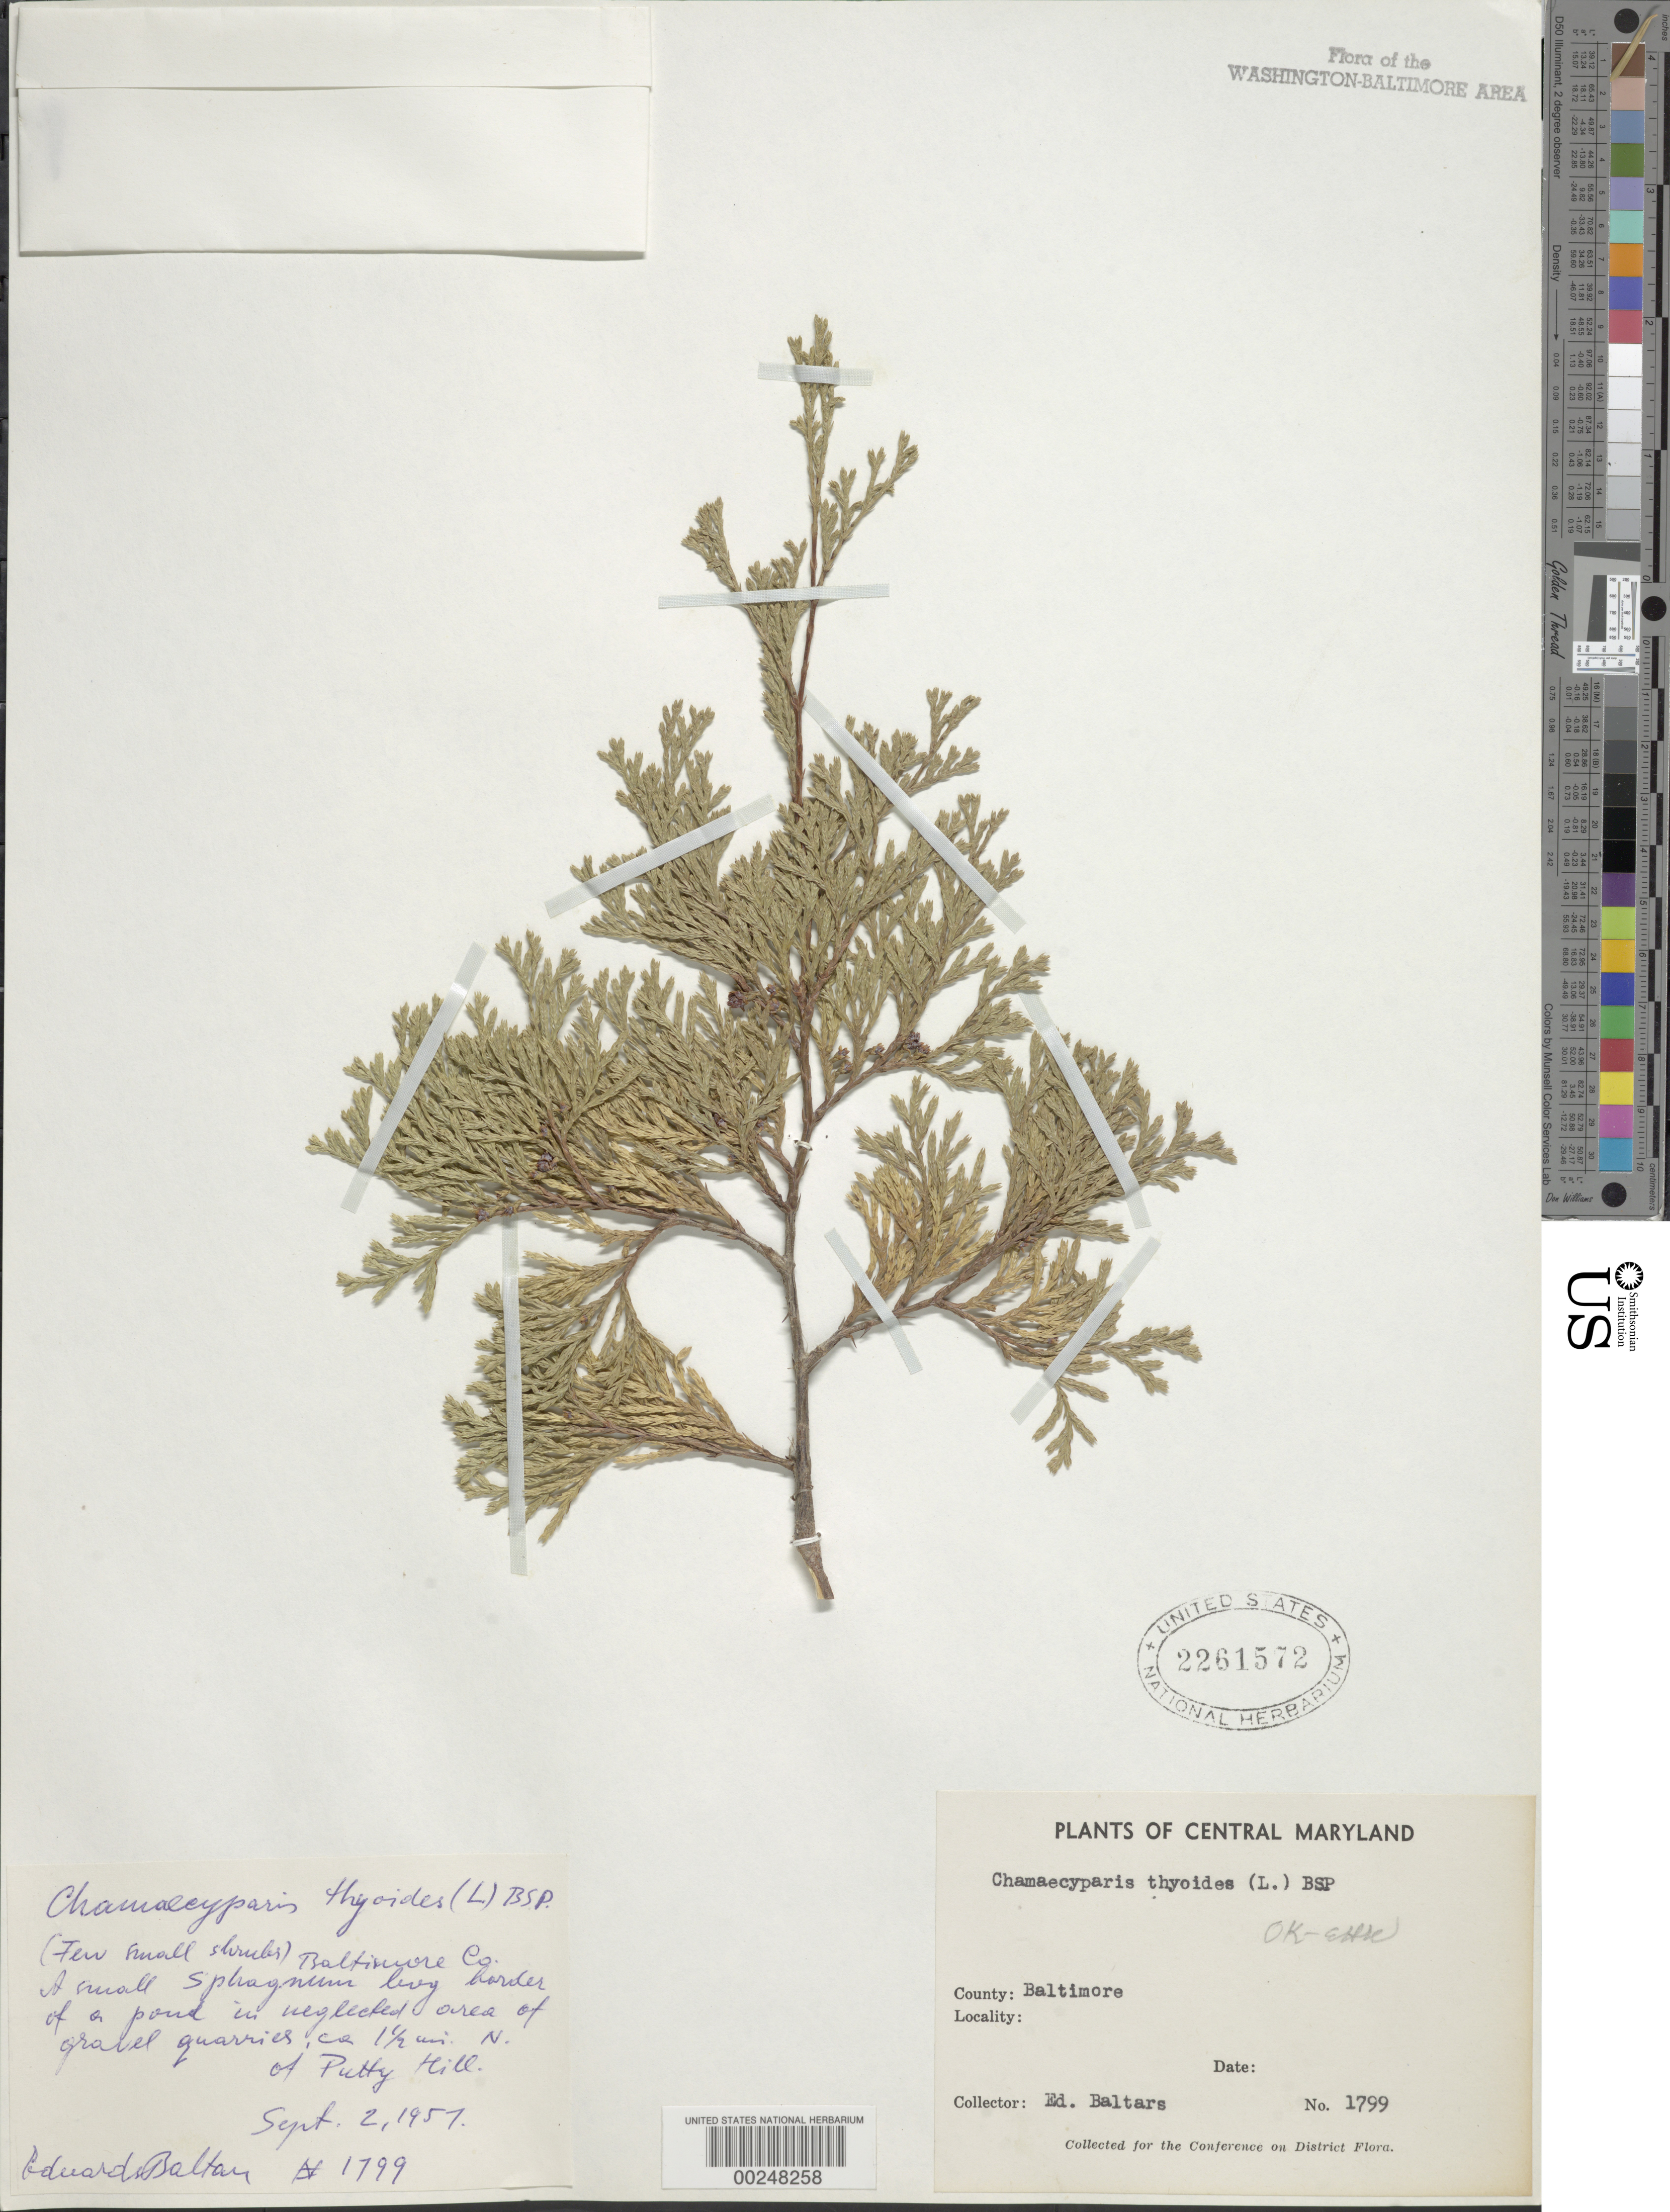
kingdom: Plantae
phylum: Tracheophyta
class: Pinopsida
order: Pinales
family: Cupressaceae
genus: Chamaecyparis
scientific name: Chamaecyparis thyoides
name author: (L.) Britton, Stearns & Poggenb.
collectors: E. Baltars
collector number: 1799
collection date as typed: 02 Sep 1957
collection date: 1957-09-02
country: United States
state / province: Maryland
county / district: Baltimore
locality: N of Putty Hill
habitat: A small sphagnum levy harder of a pond in negledted area of gravel quarries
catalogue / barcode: US 2261572